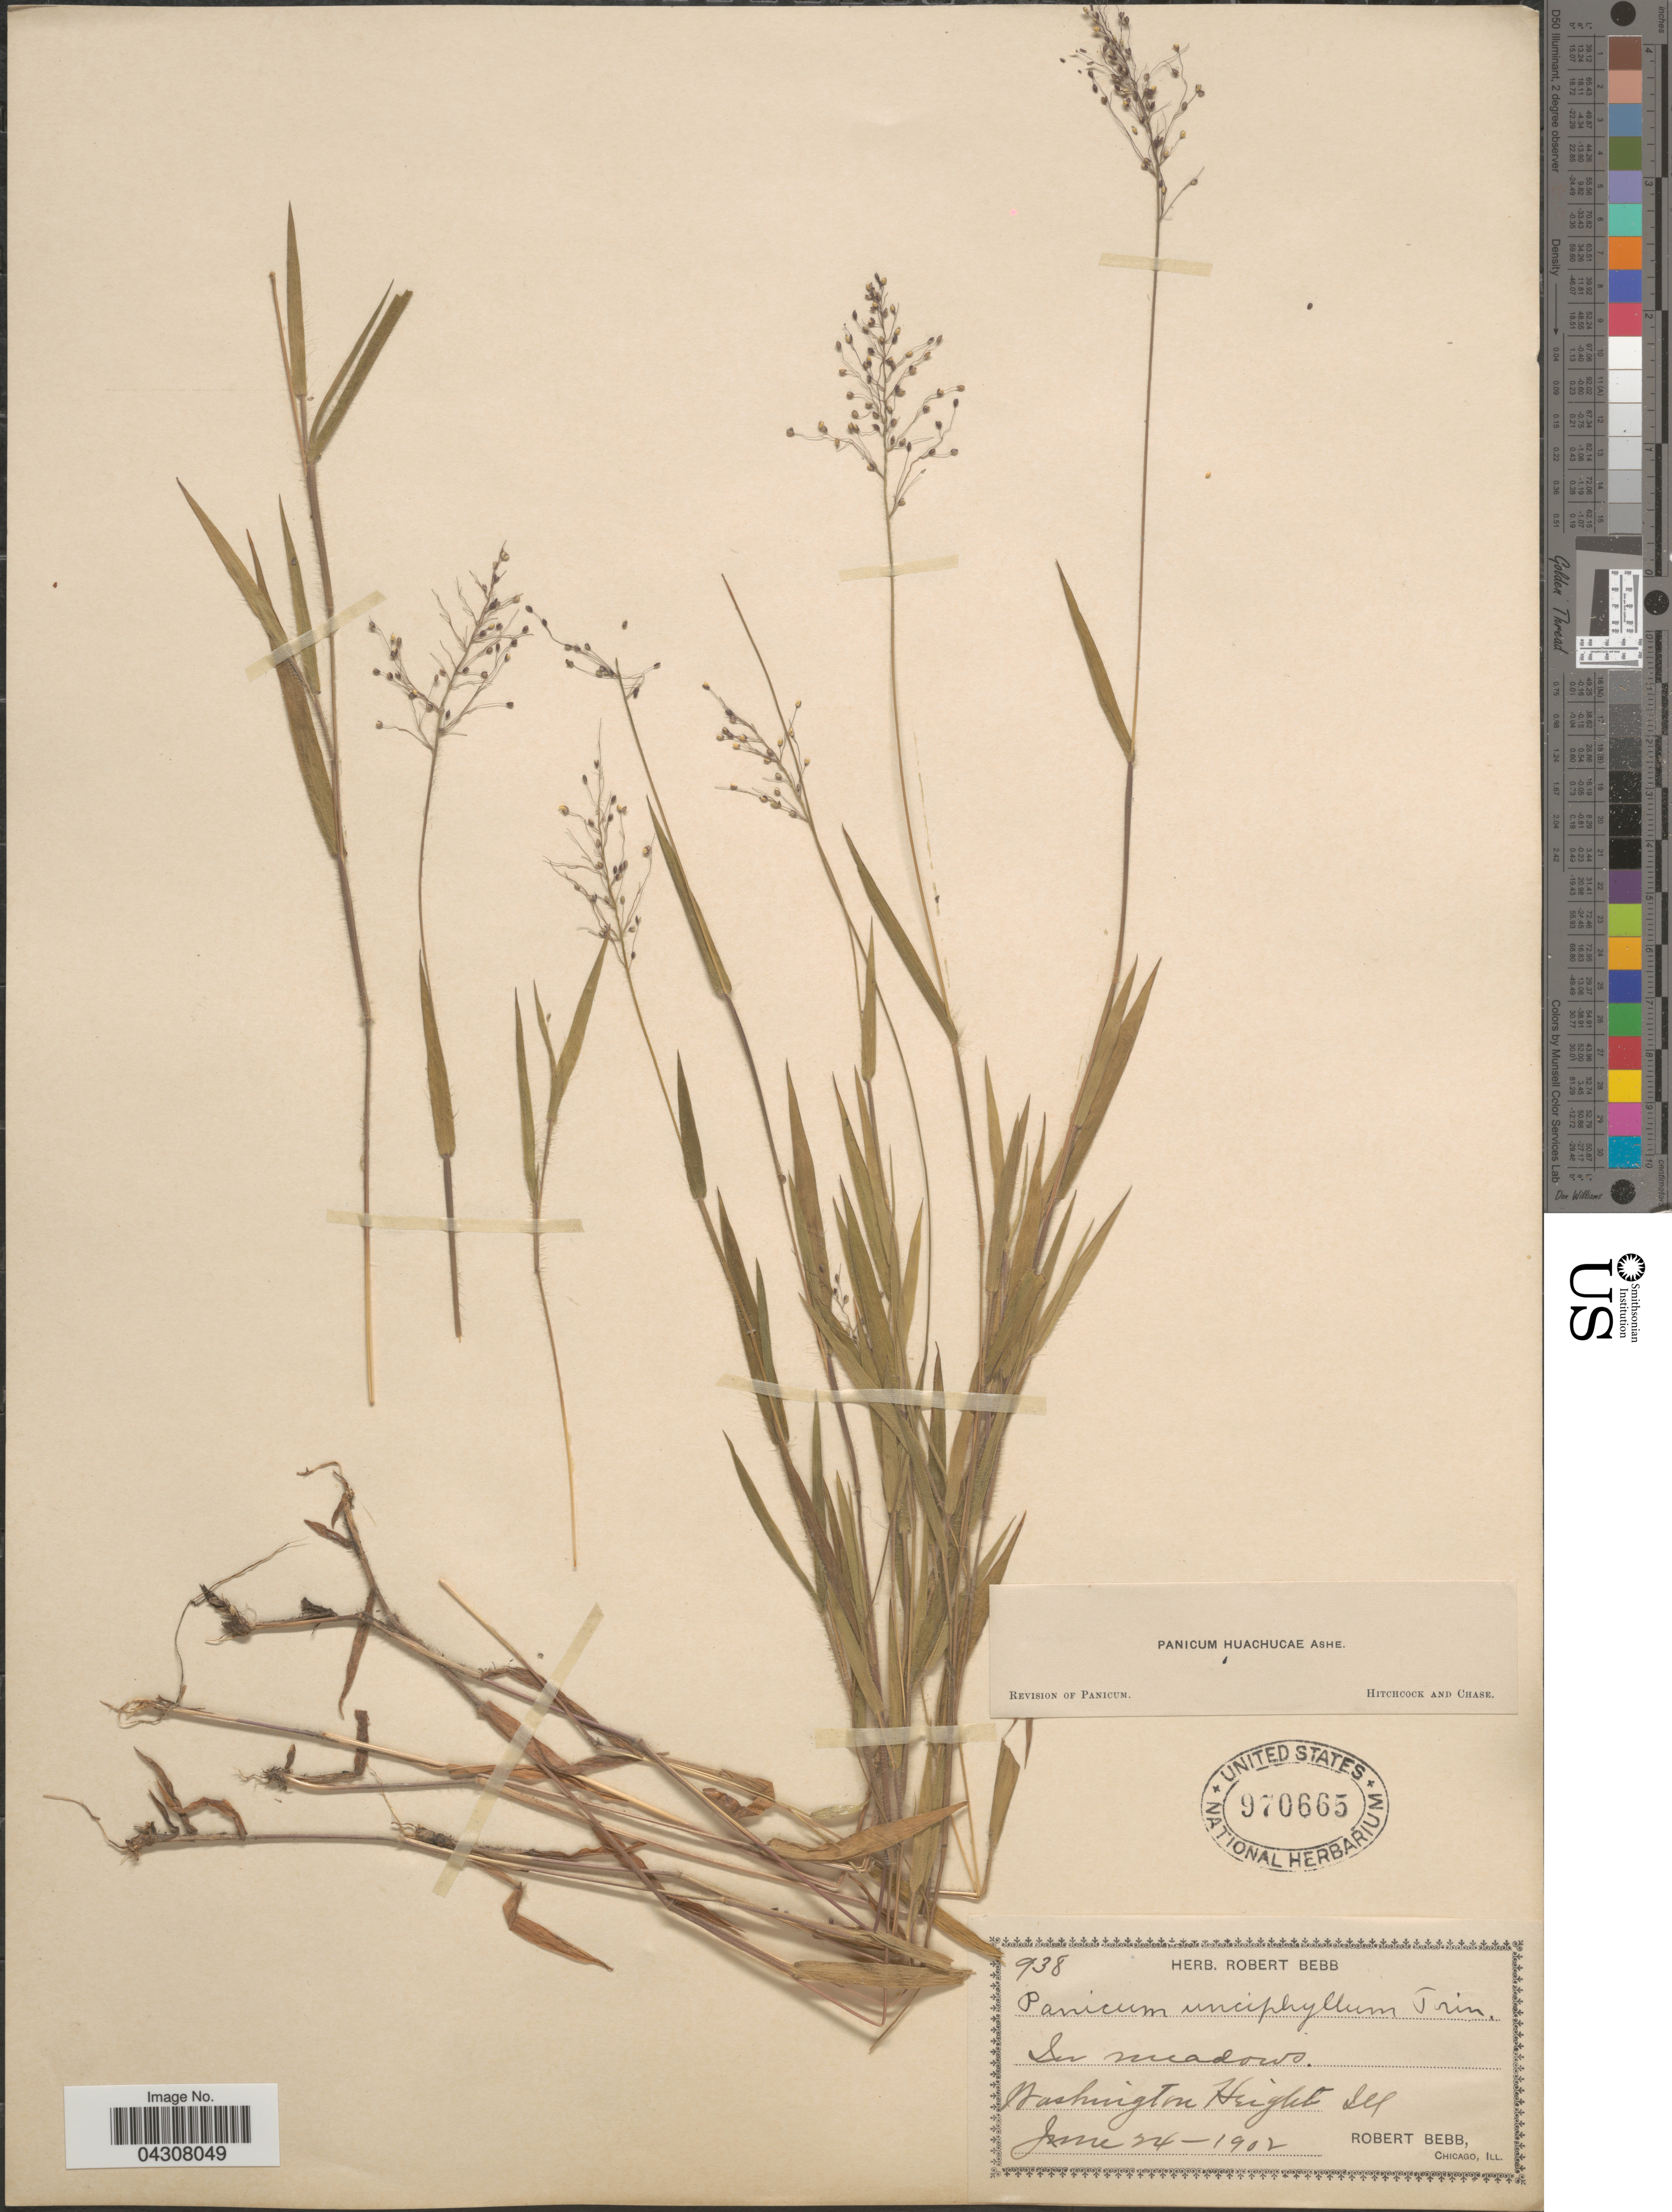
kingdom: Plantae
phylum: Tracheophyta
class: Liliopsida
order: Poales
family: Poaceae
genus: Dichanthelium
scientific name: Dichanthelium acuminatum var. acuminatum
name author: (Sw.) Gould & C.A. Clark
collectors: R. Bebb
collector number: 938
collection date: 1902-06-24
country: United States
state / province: Illinois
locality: Washington Height.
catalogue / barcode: US 970665